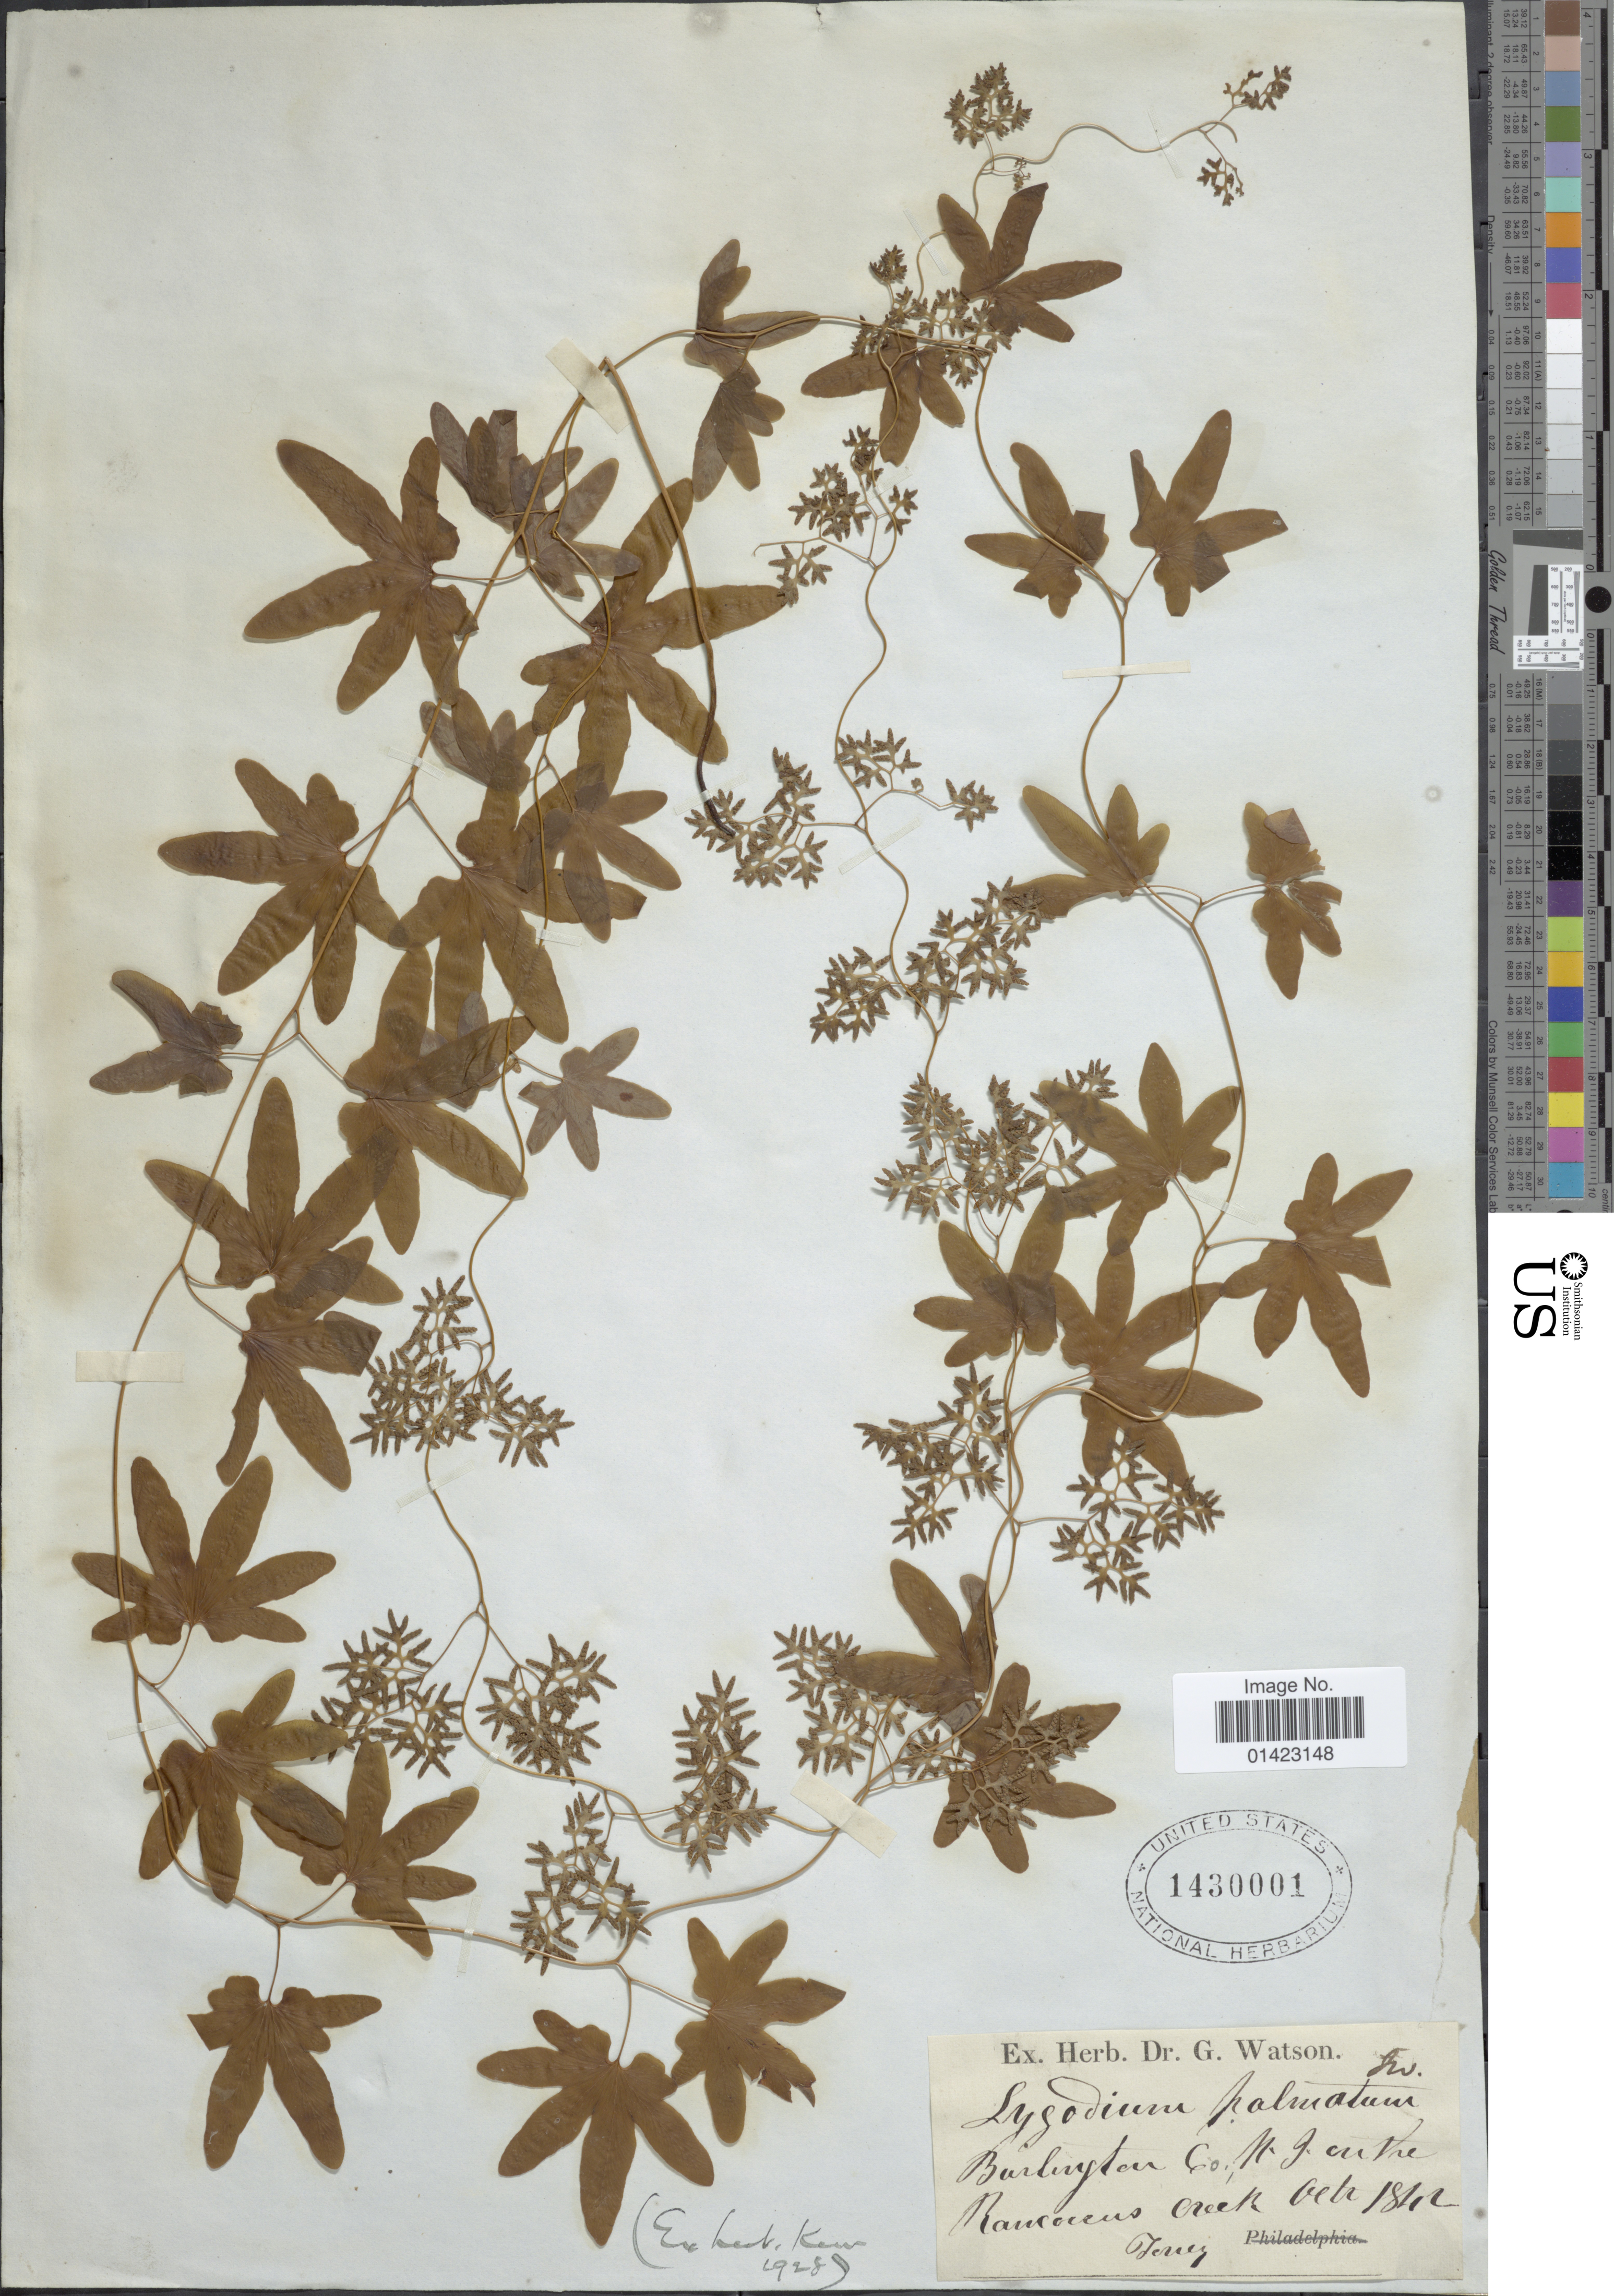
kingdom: Plantae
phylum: Tracheophyta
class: Polypodiopsida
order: Schizaeales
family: Lygodiaceae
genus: Lygodium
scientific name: Lygodium palmatum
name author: (Bernh.) Sw.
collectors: ex herb. G. Watson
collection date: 1842-10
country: United States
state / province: New Jersey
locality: Burlington Co, N. J. on the Rancocas Creek.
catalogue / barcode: US 1430001